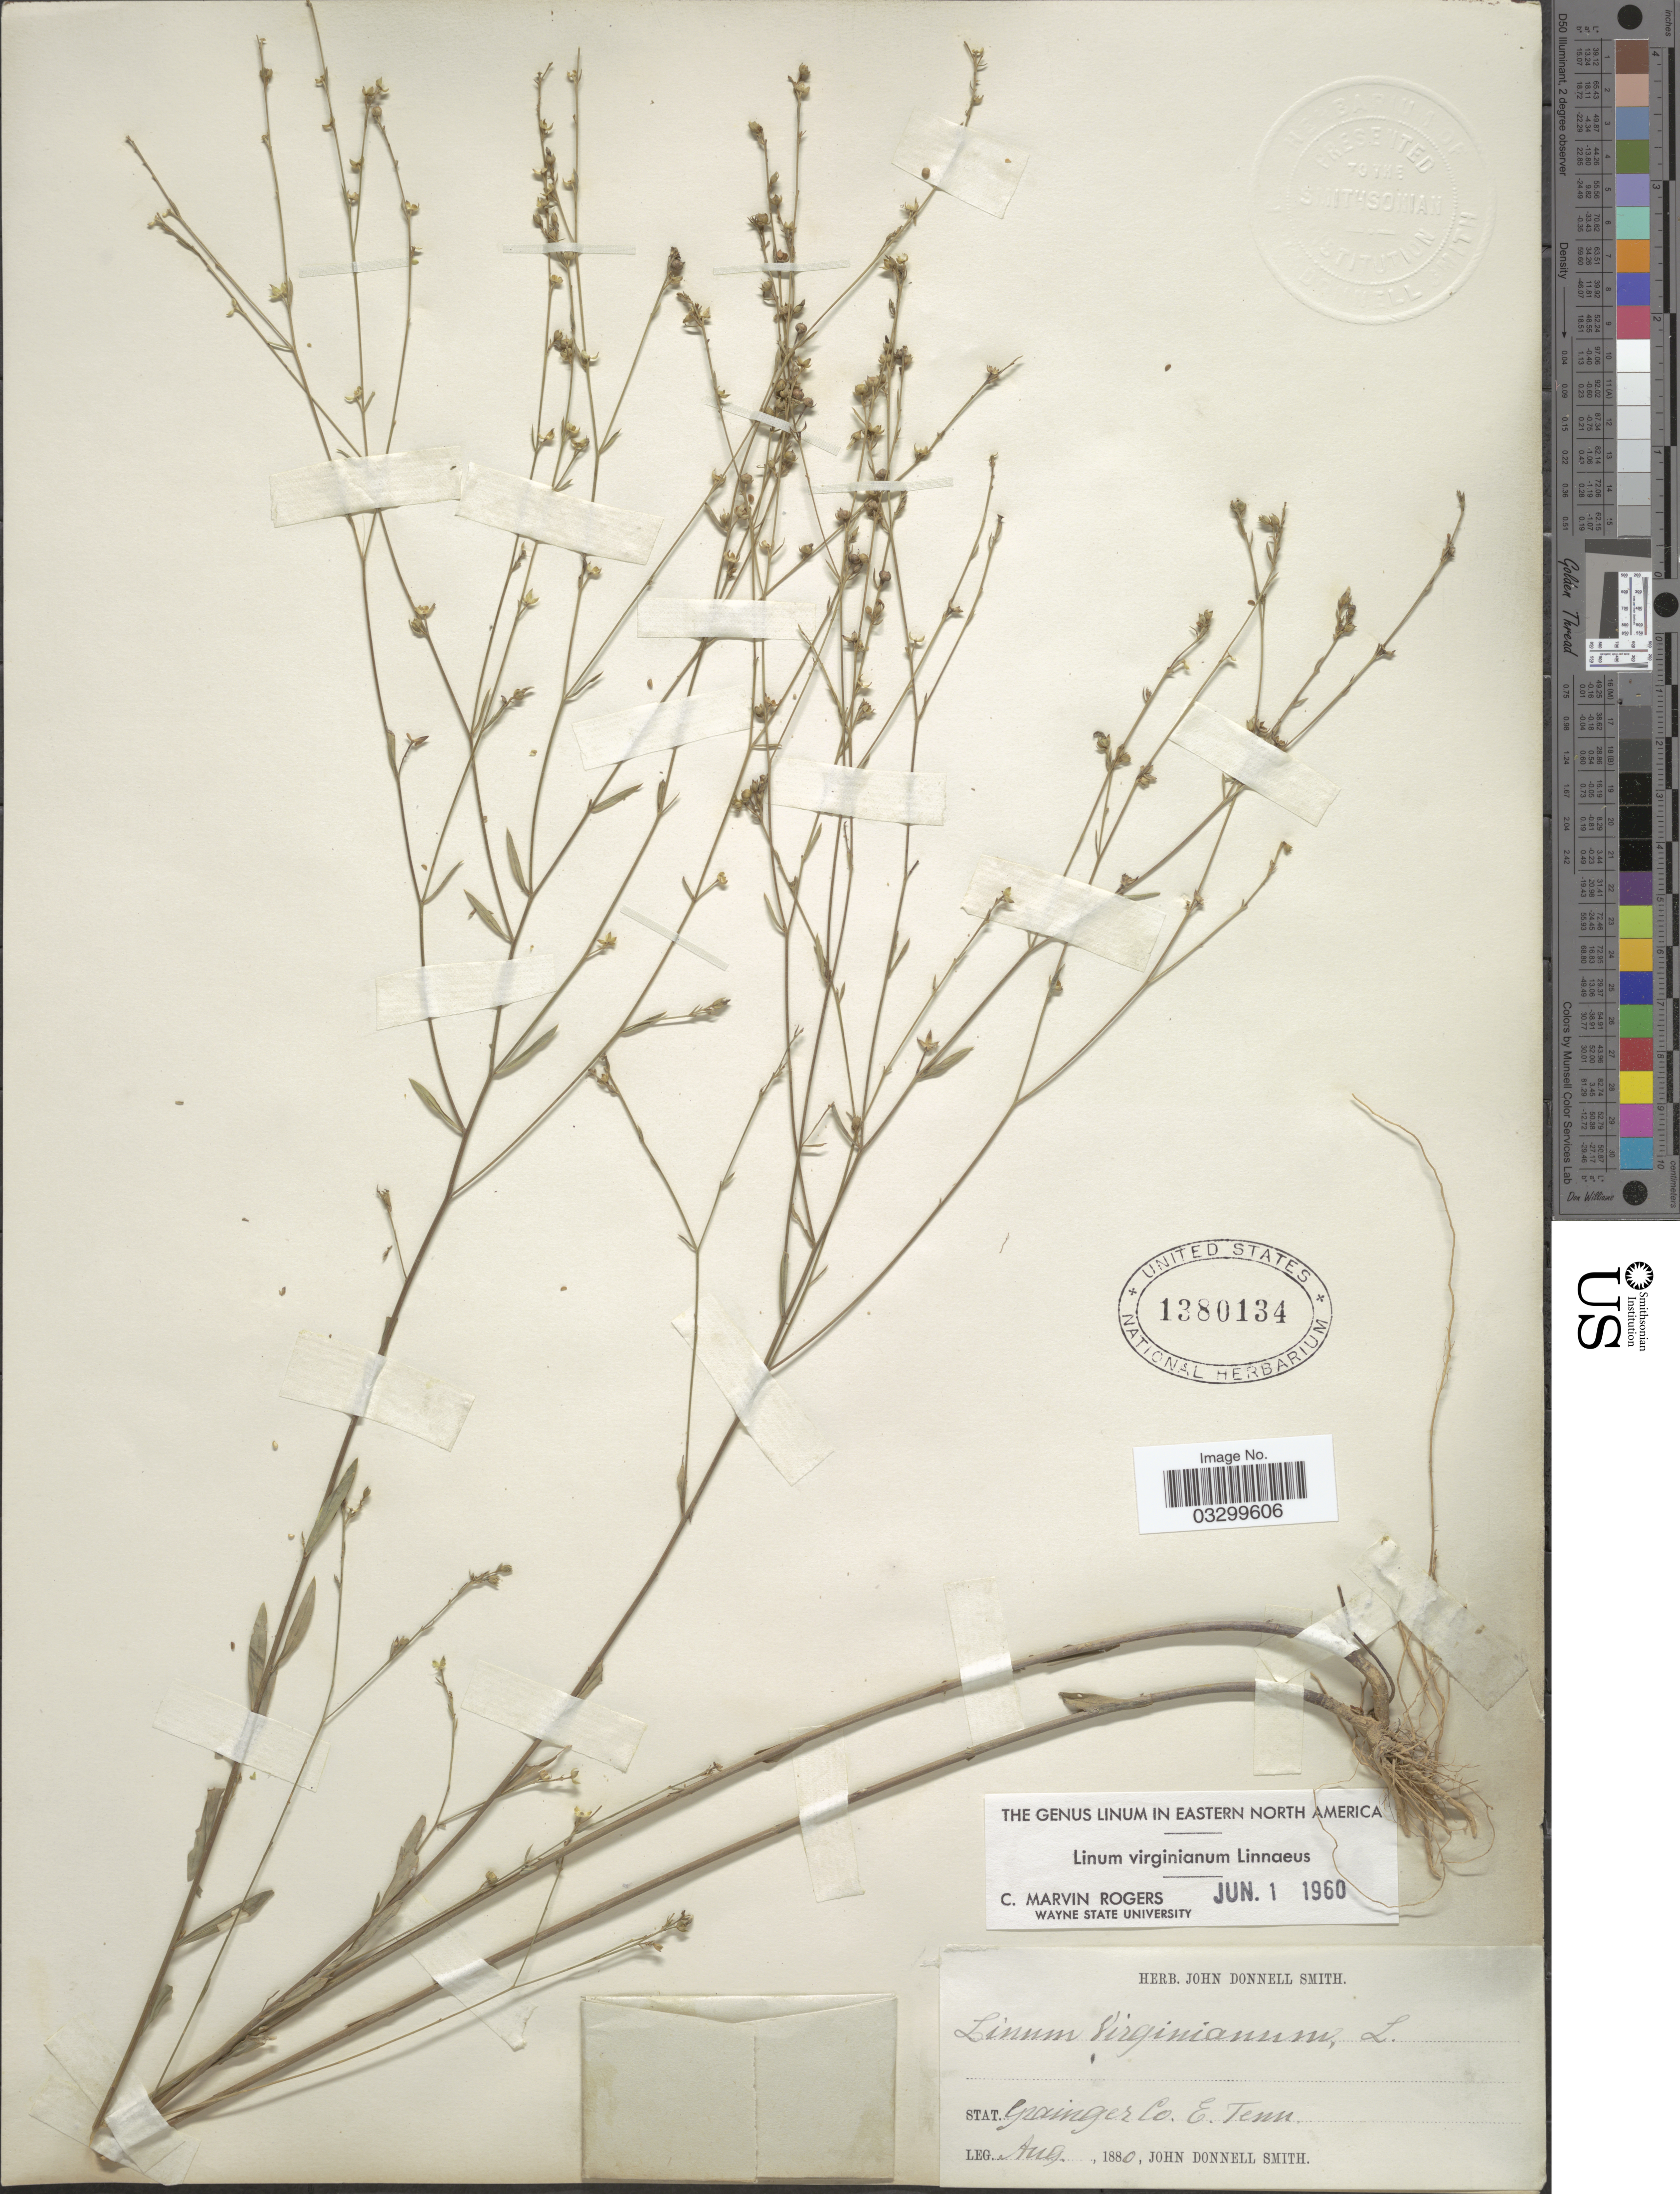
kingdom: Plantae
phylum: Tracheophyta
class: Magnoliopsida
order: Malpighiales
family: Linaceae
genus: Linum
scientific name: Linum virginianum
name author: L.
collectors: J. Donnell Smith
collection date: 1880-08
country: United States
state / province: Tennessee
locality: Stat. Grainger Co. E. Tenn.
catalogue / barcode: US 1380134